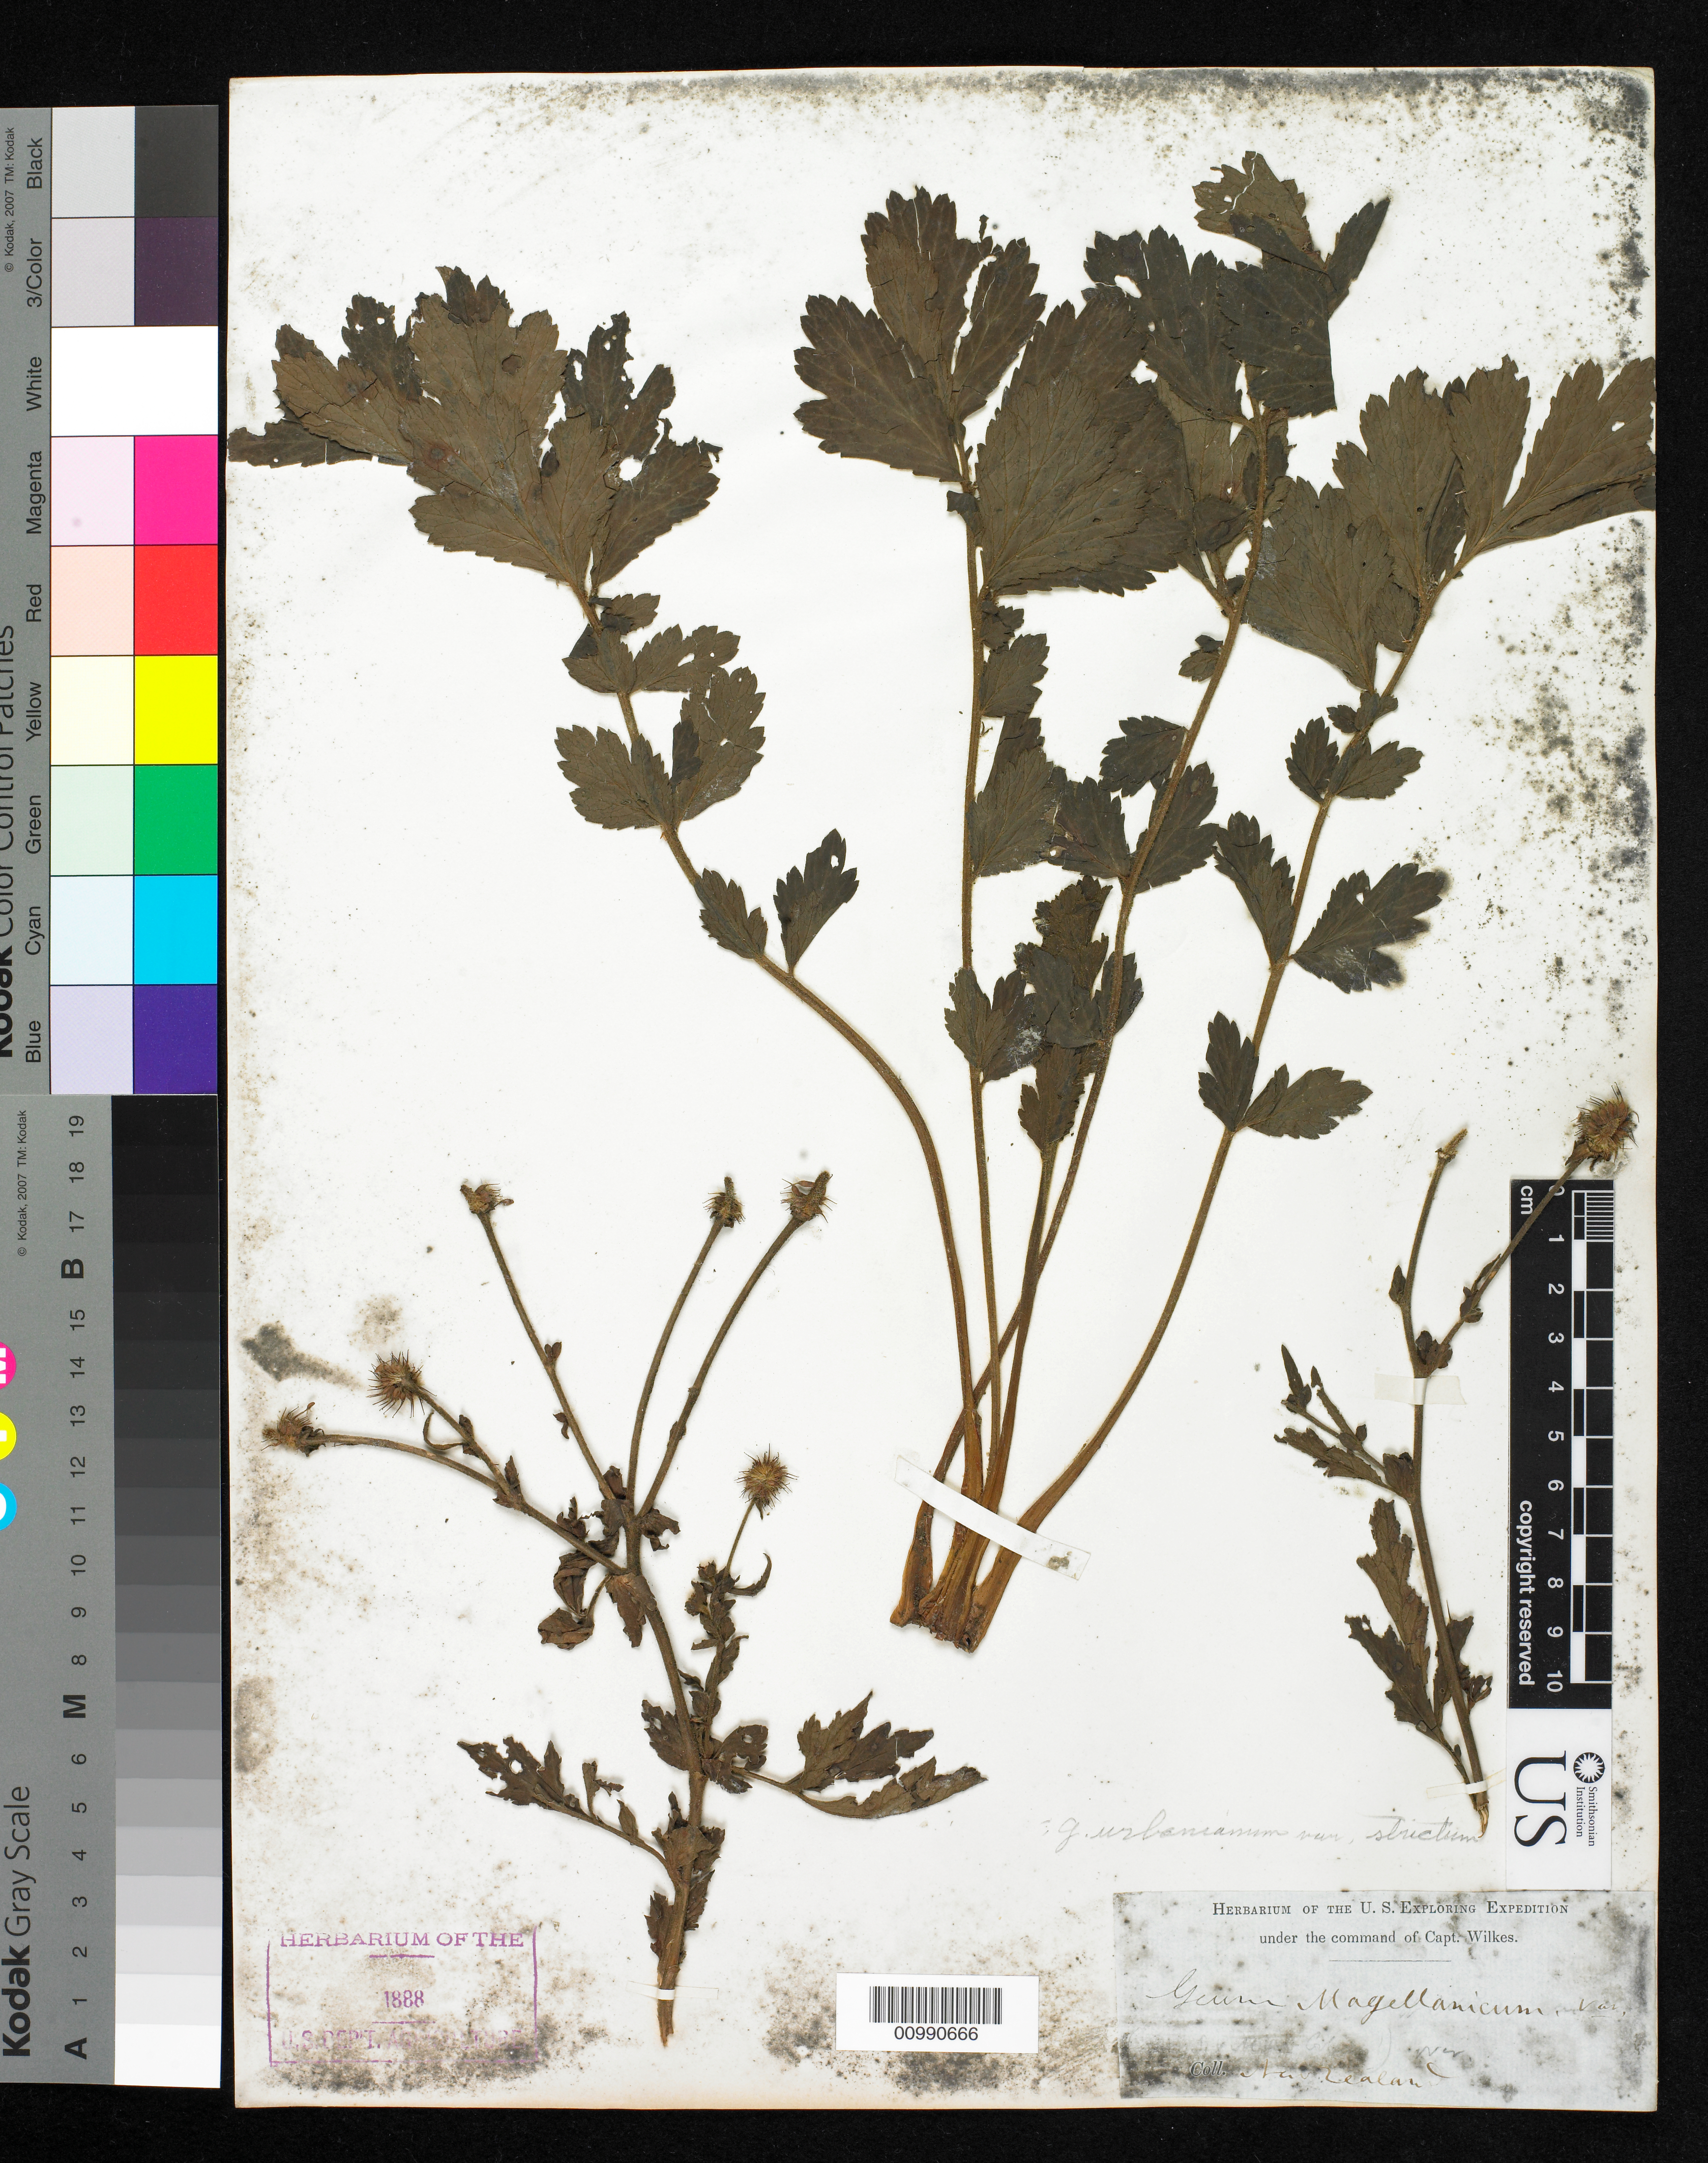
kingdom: Plantae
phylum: Tracheophyta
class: Magnoliopsida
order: Rosales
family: Rosaceae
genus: Geum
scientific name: Geum urbanum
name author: L.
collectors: Wilkes Explor. Exped.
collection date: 1838/1842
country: New Zealand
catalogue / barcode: US 98534